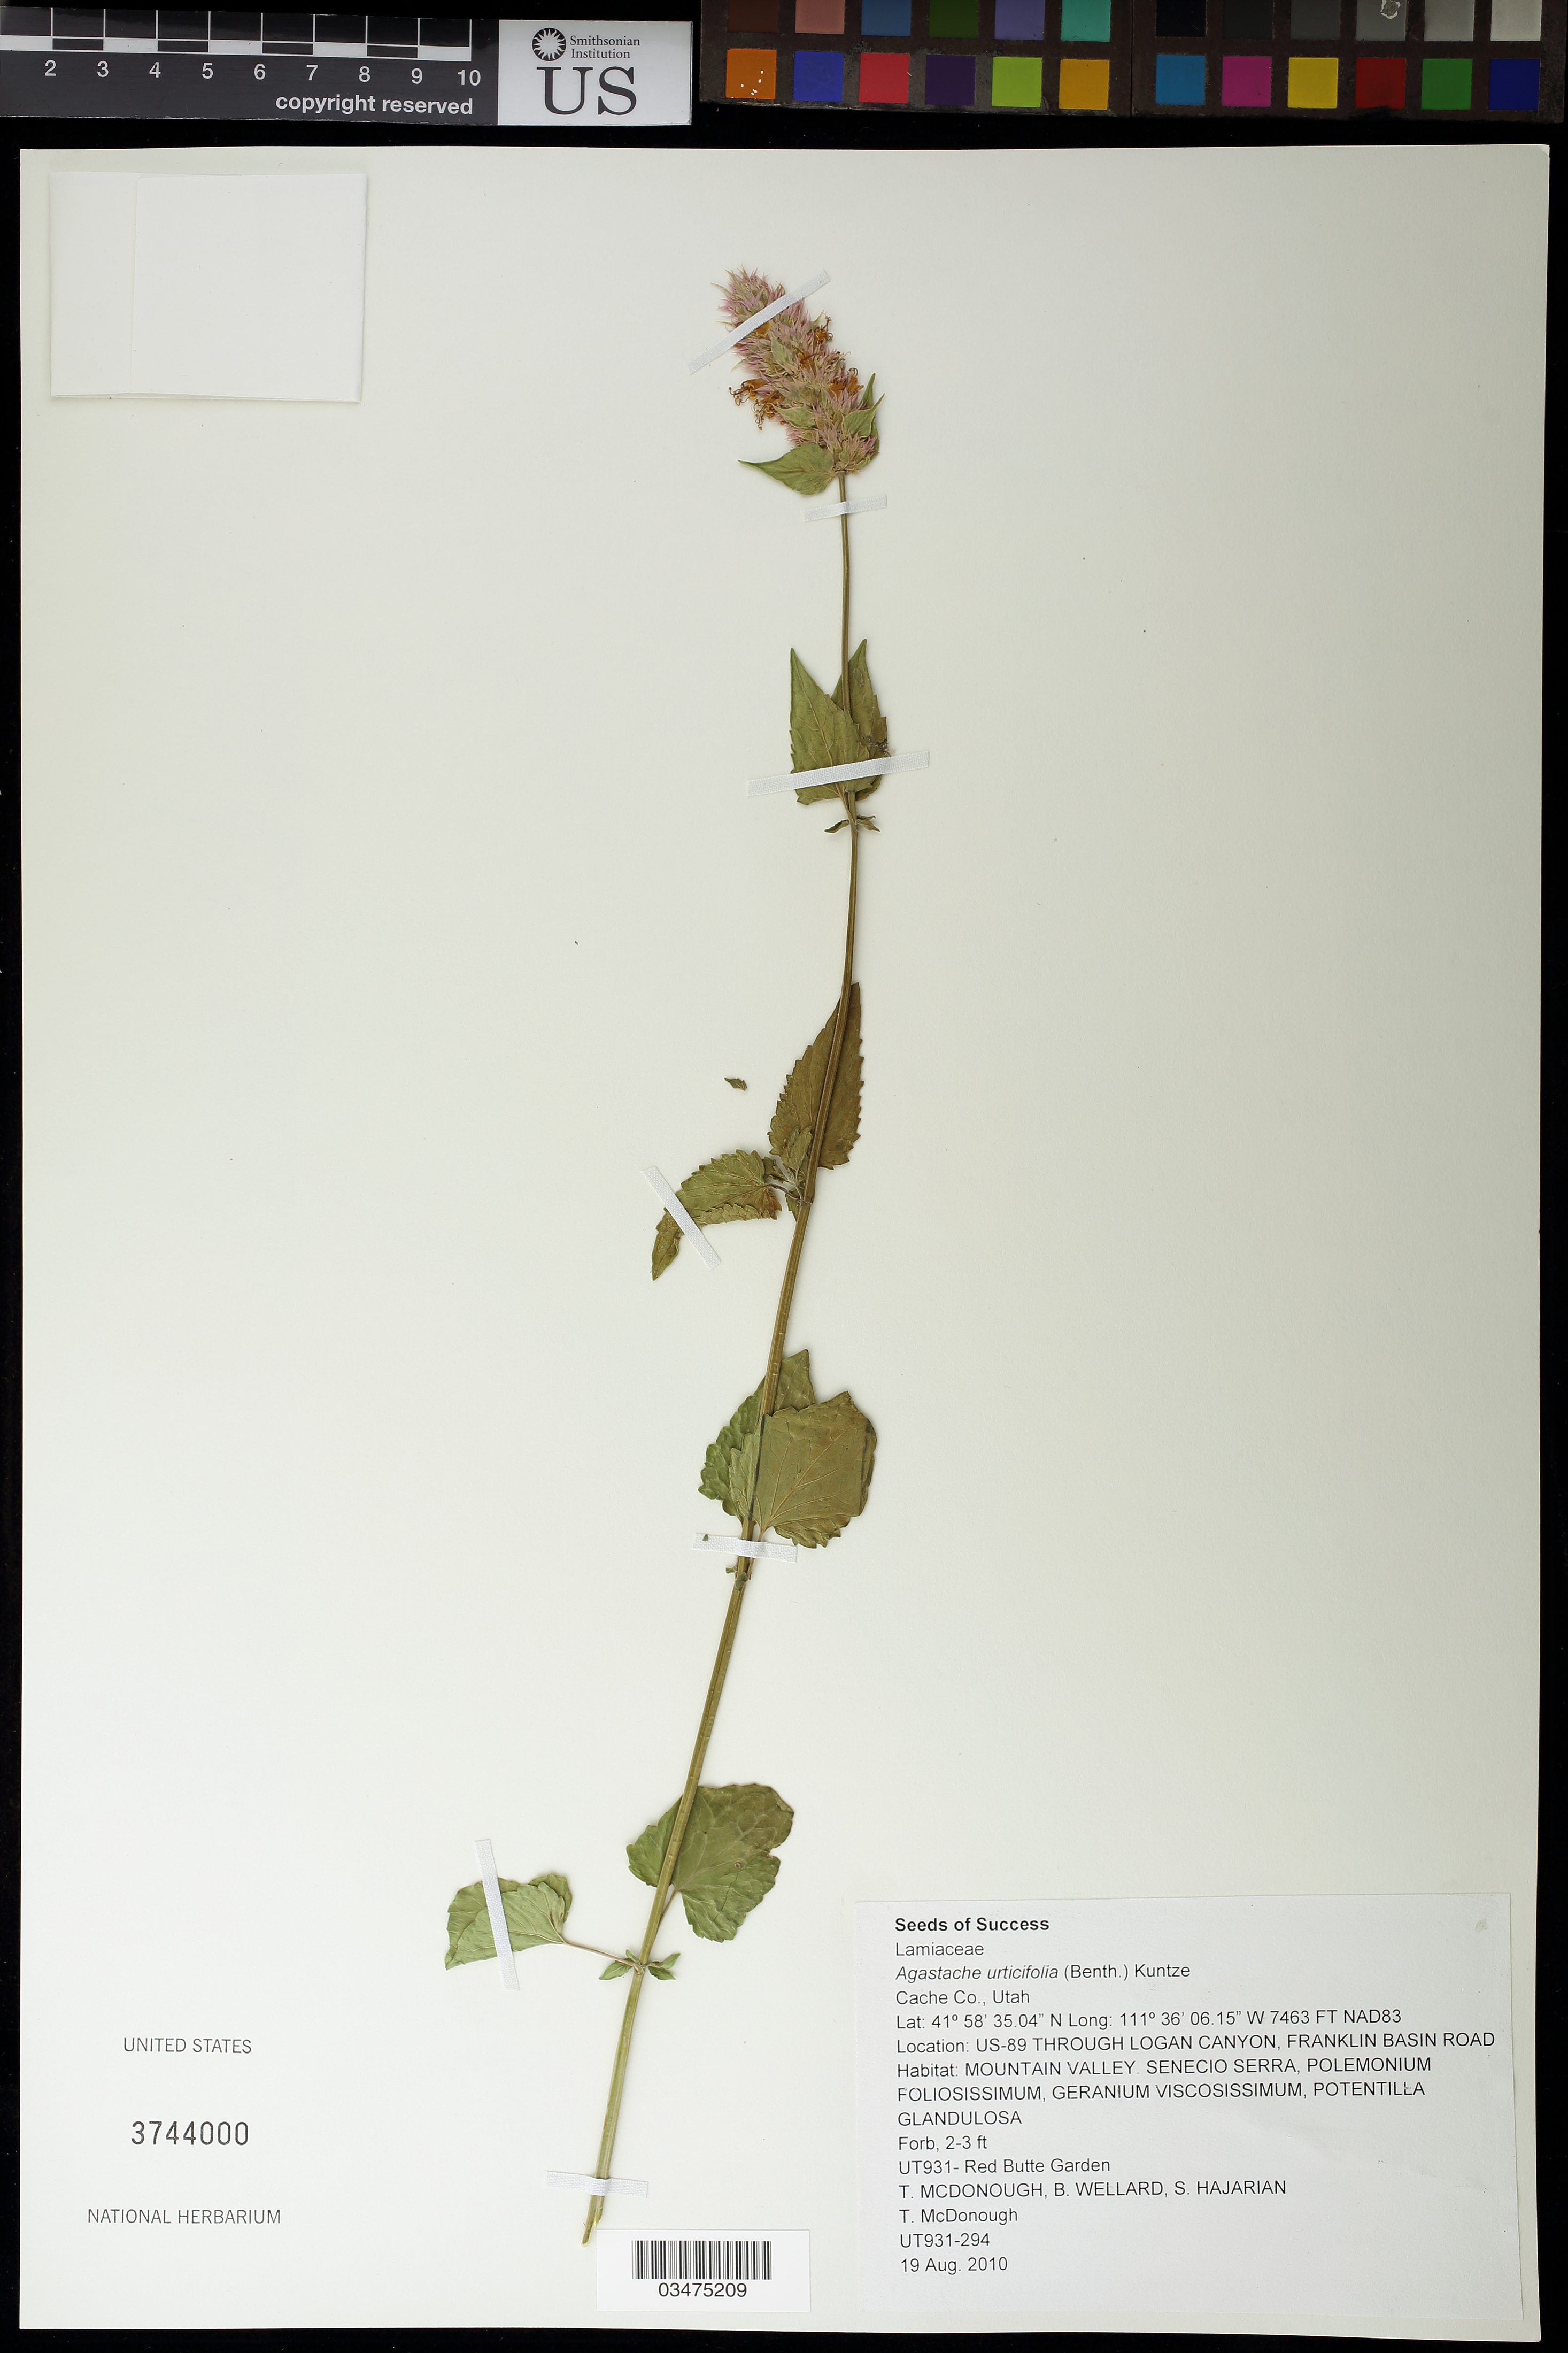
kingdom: Plantae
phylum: Tracheophyta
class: Magnoliopsida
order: Lamiales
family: Lamiaceae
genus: Agastache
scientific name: Agastache urticifolia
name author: (Benth.) Kuntze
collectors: T. McDonough, B. Wellard & S. Hajarian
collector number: UT931-294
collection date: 2010-08-19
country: United States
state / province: Utah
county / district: Cache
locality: US-89 through Logan Canyon, Franklin Basin Rd.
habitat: Mountain valley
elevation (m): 2275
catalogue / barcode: US 3744000